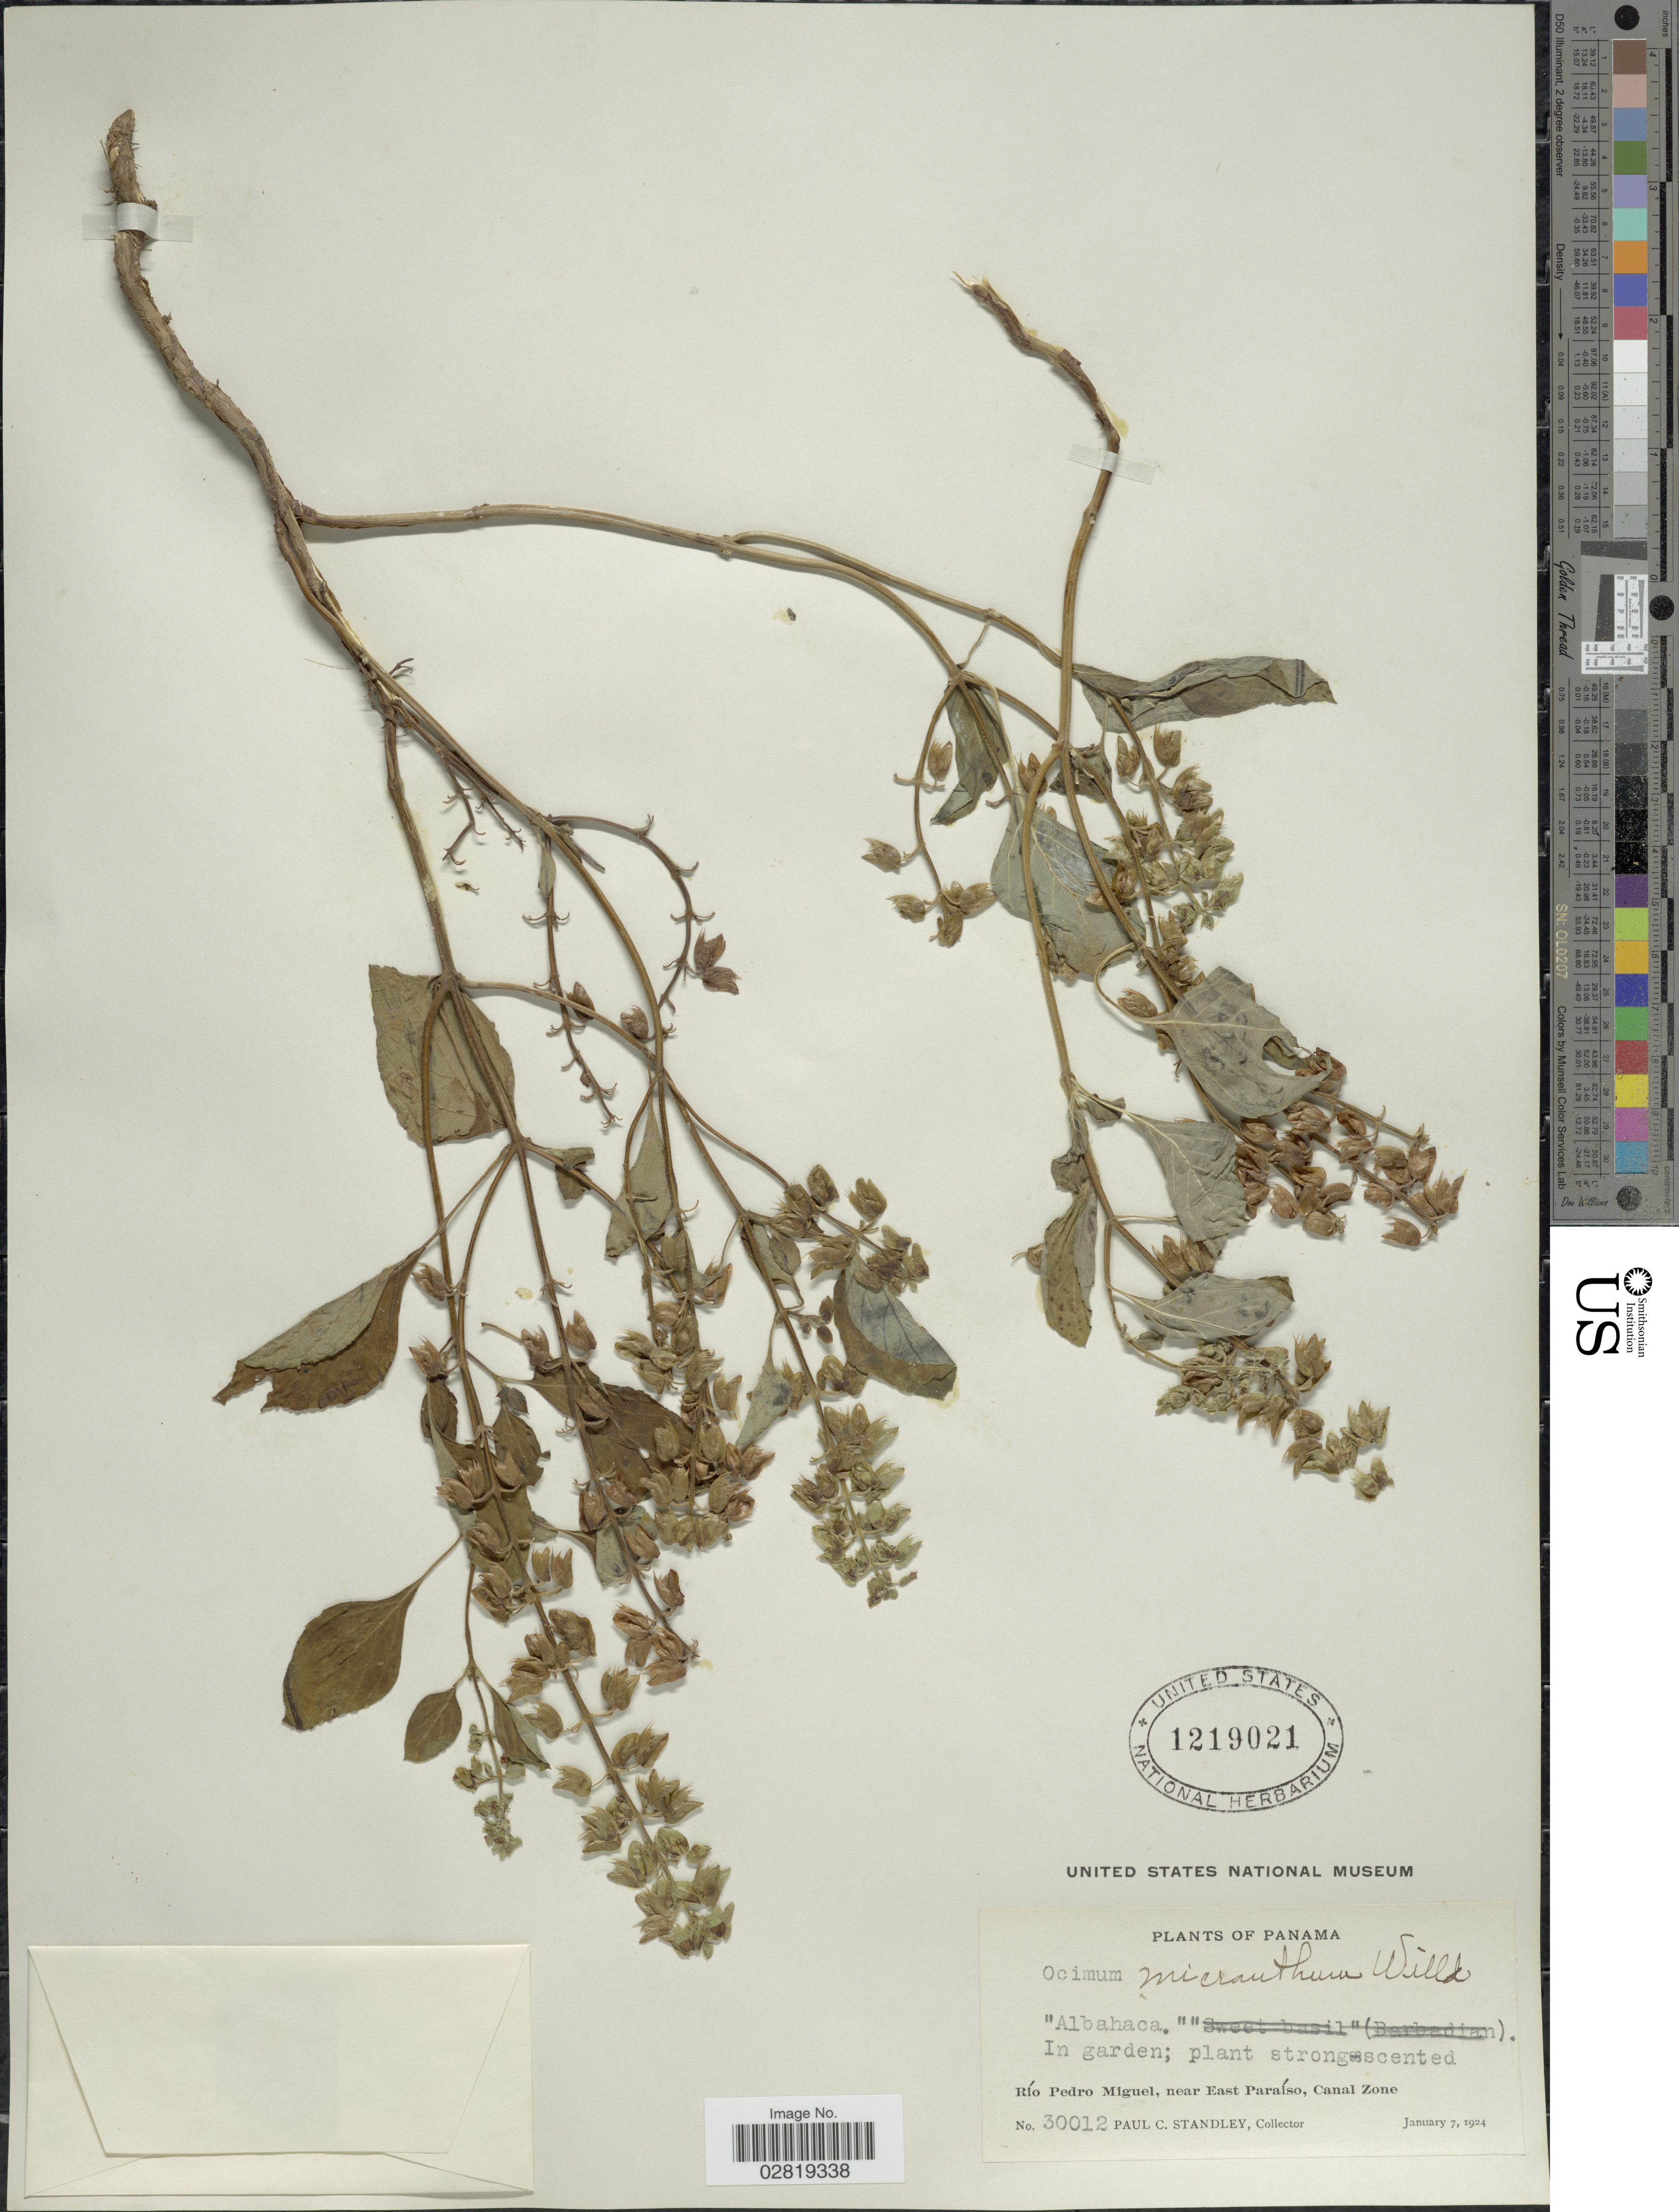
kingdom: Plantae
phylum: Tracheophyta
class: Magnoliopsida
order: Lamiales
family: Lamiaceae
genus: Ocimum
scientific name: Ocimum campechianum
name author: Mill.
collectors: P. C. Standley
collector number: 30012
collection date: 1924-01-07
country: Panama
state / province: Colón / Panamá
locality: Río Pedro Miguel, near East Paraíso, Canal Zone.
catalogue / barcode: US 1219021